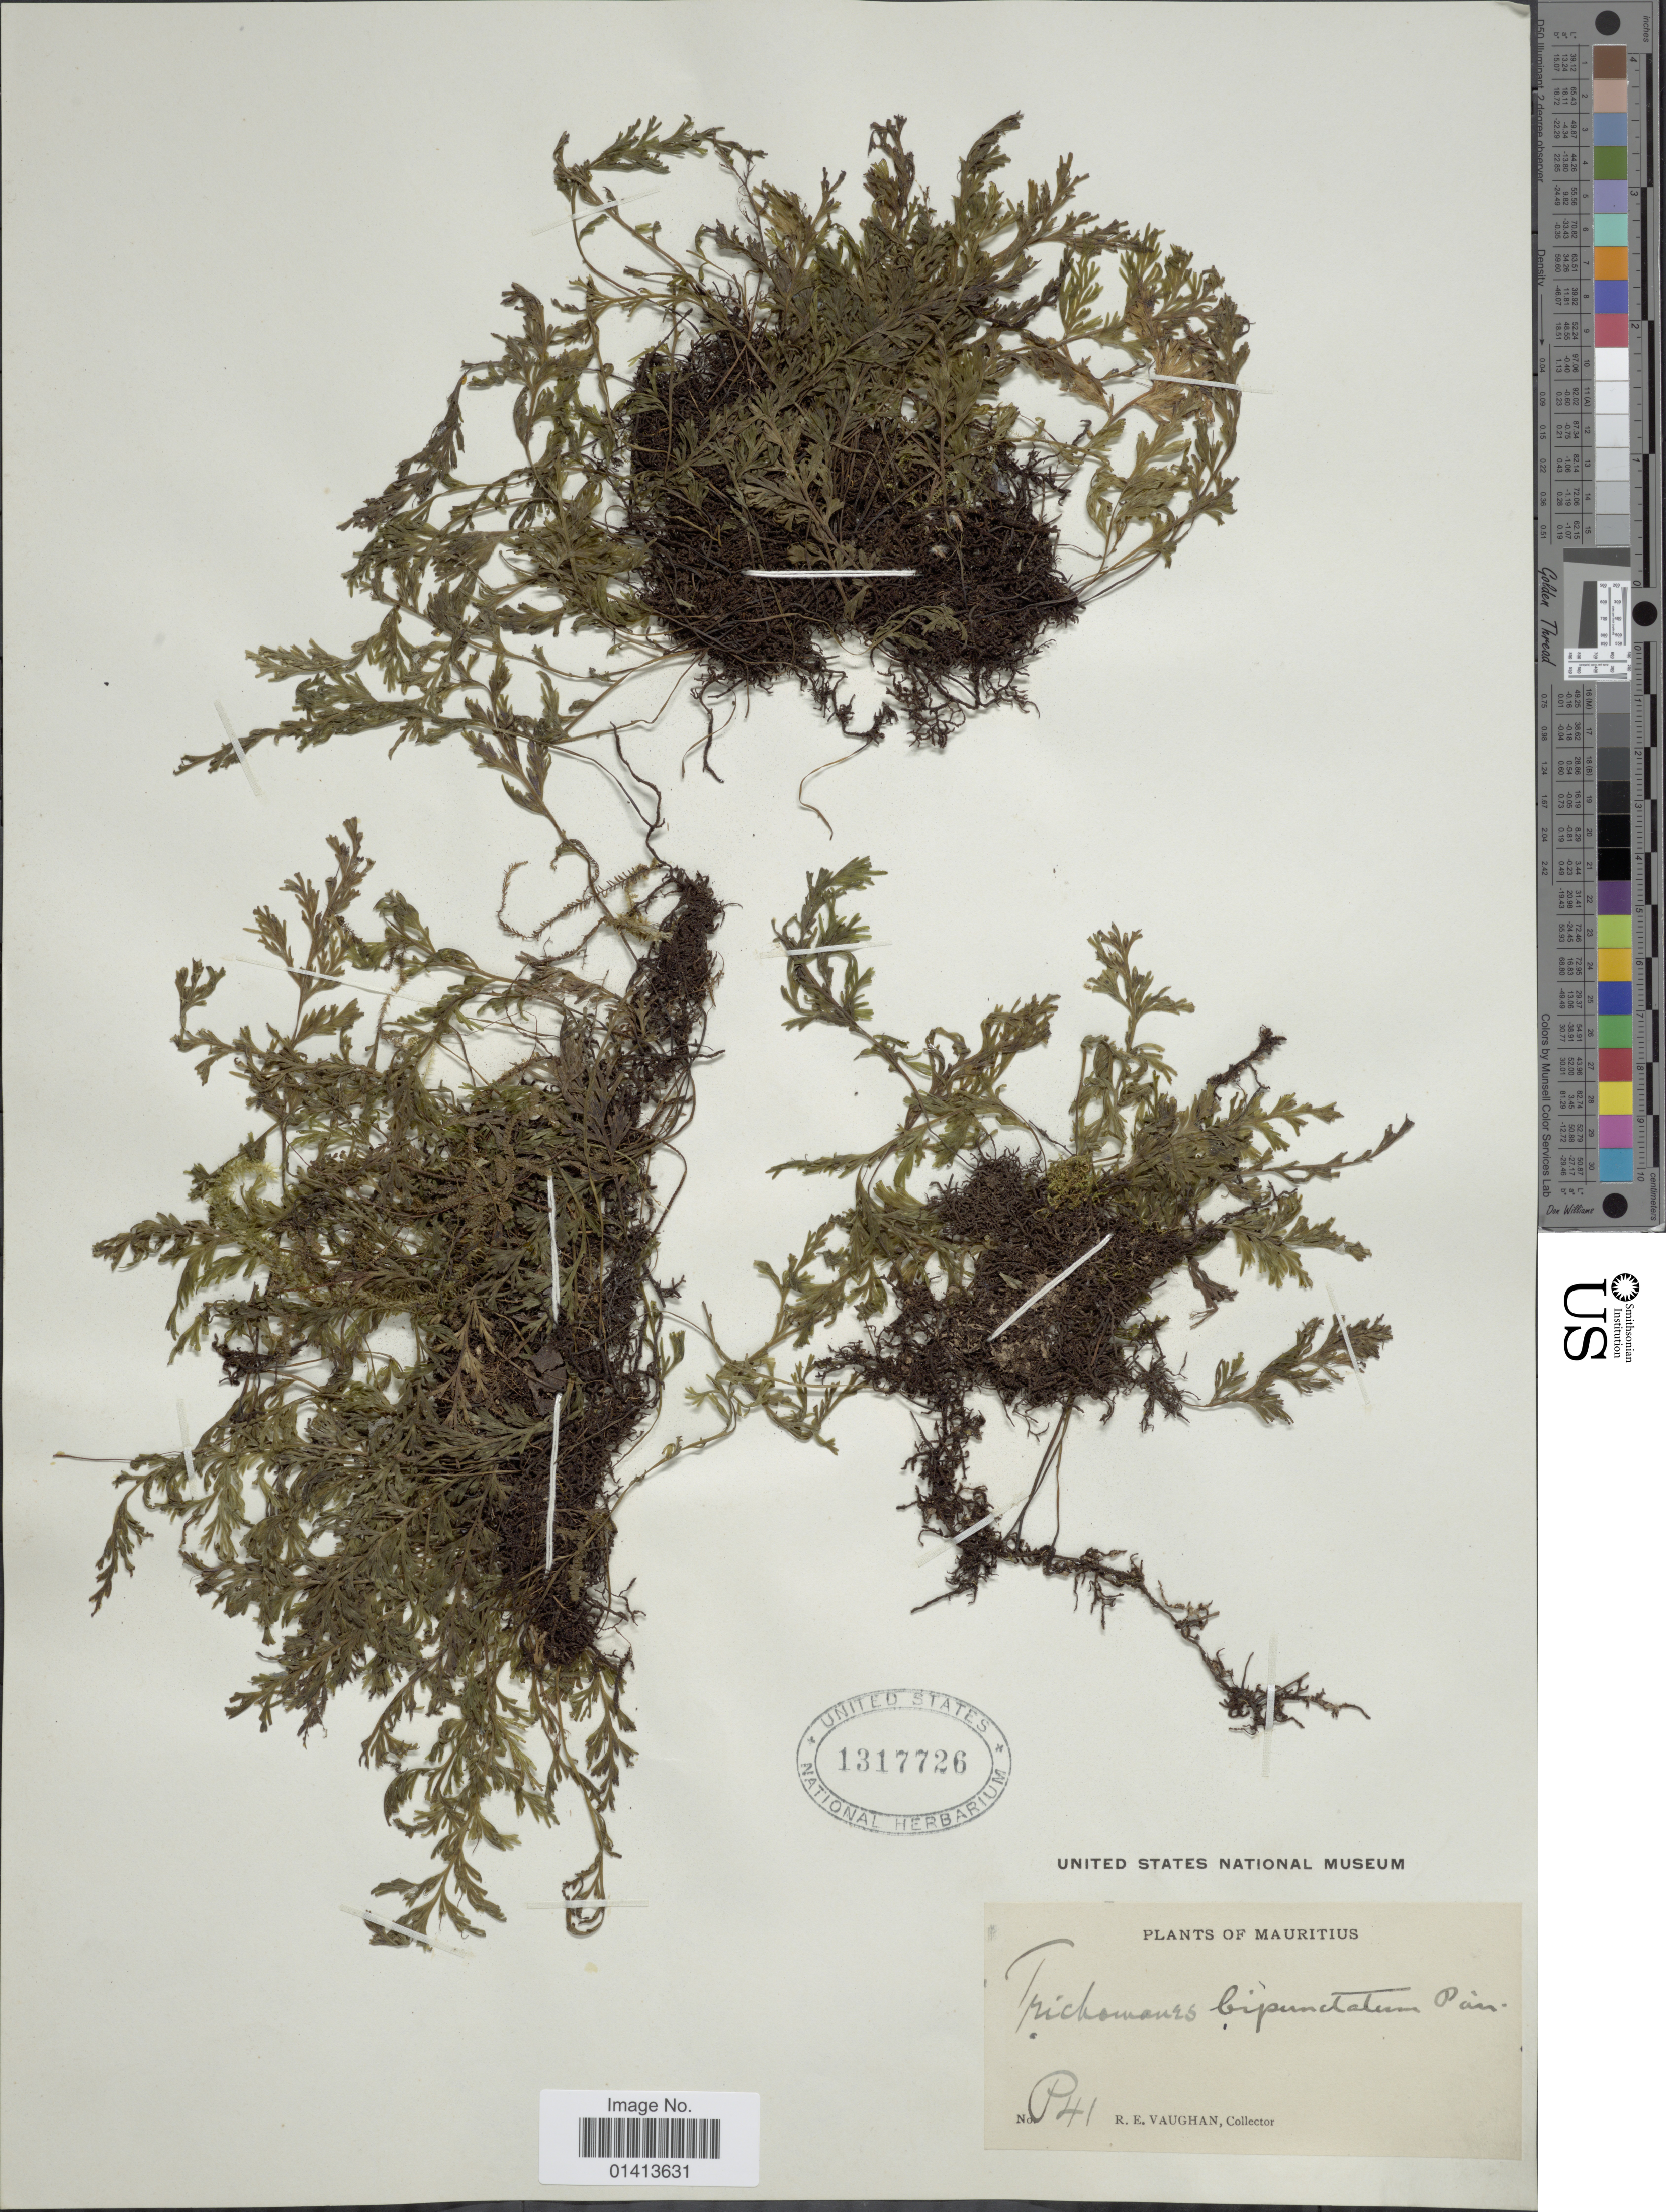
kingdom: Plantae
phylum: Tracheophyta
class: Polypodiopsida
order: Hymenophyllales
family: Hymenophyllaceae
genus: Crepidomanes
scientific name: Crepidomanes bipunctatum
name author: (Poir.) Copel.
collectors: R. Vaughan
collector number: P41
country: Mauritius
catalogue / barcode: US 1317726